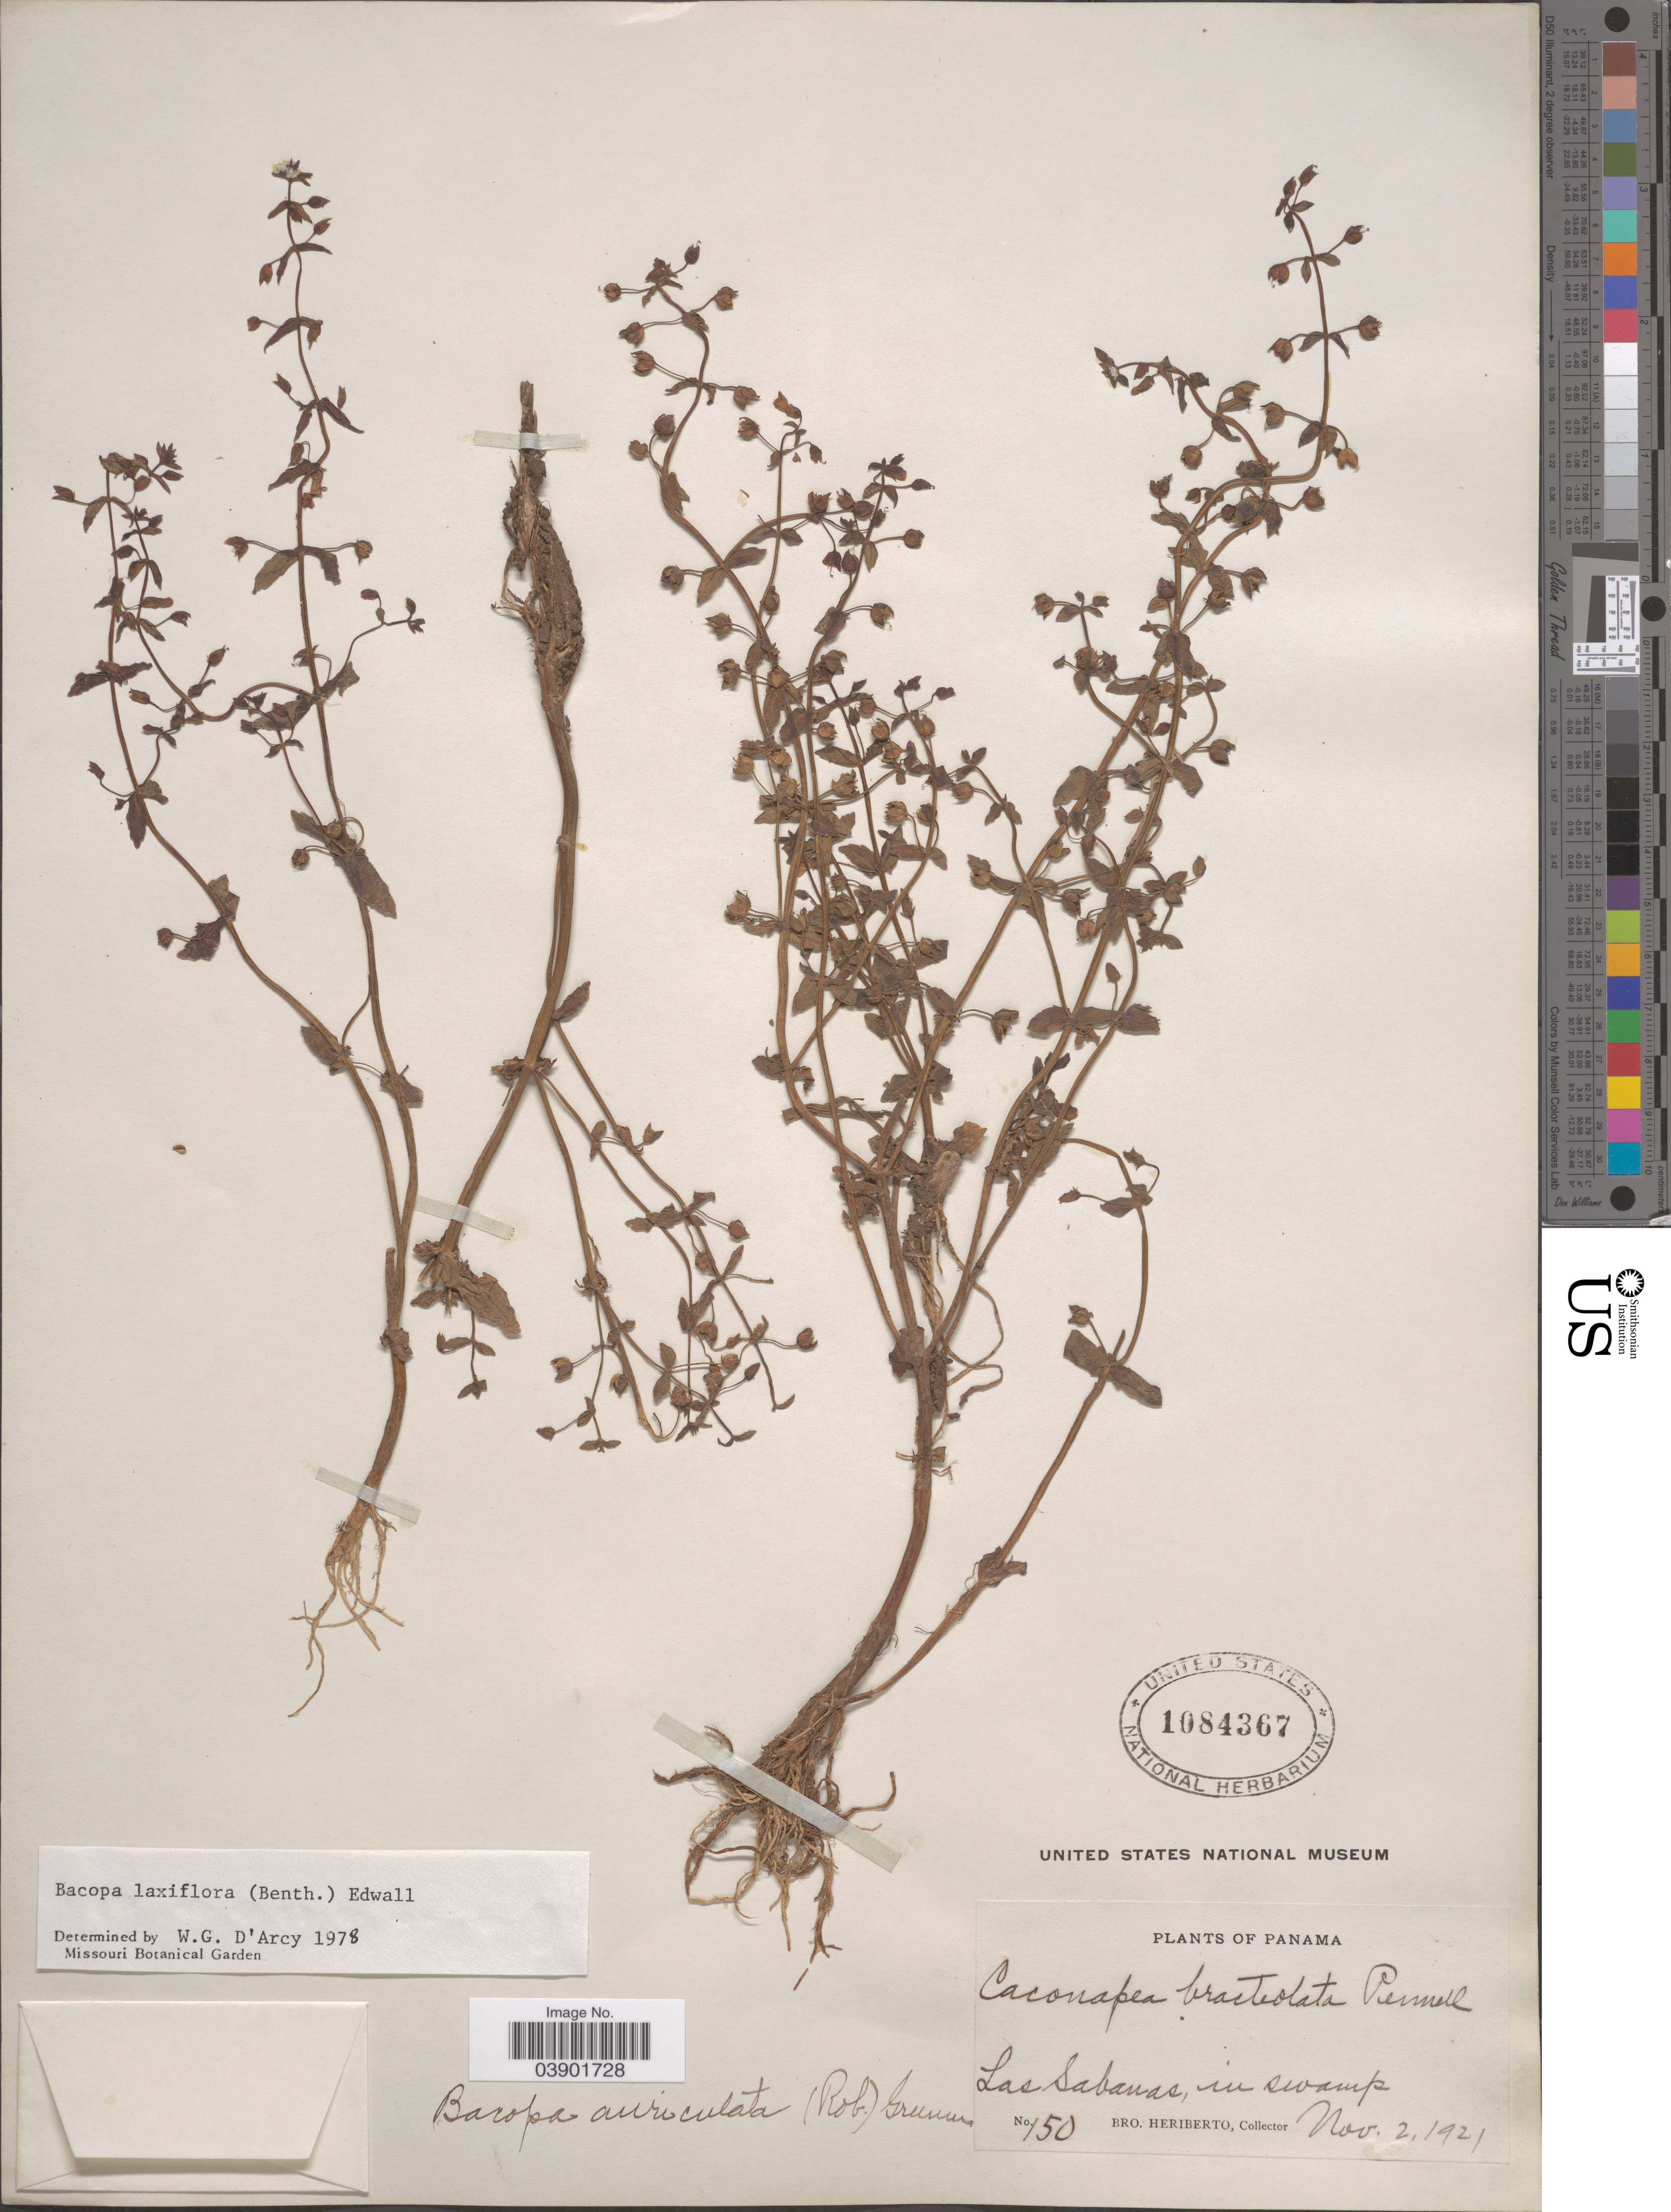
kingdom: Plantae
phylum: Tracheophyta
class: Magnoliopsida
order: Lamiales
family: Plantaginaceae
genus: Bacopa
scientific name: Bacopa laxiflora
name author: (Benth.) Wettst. ex Edwall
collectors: B. Heriberto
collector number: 150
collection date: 1921-11-02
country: Panama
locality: Las Sabanas, in swamp.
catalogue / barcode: US 1084367